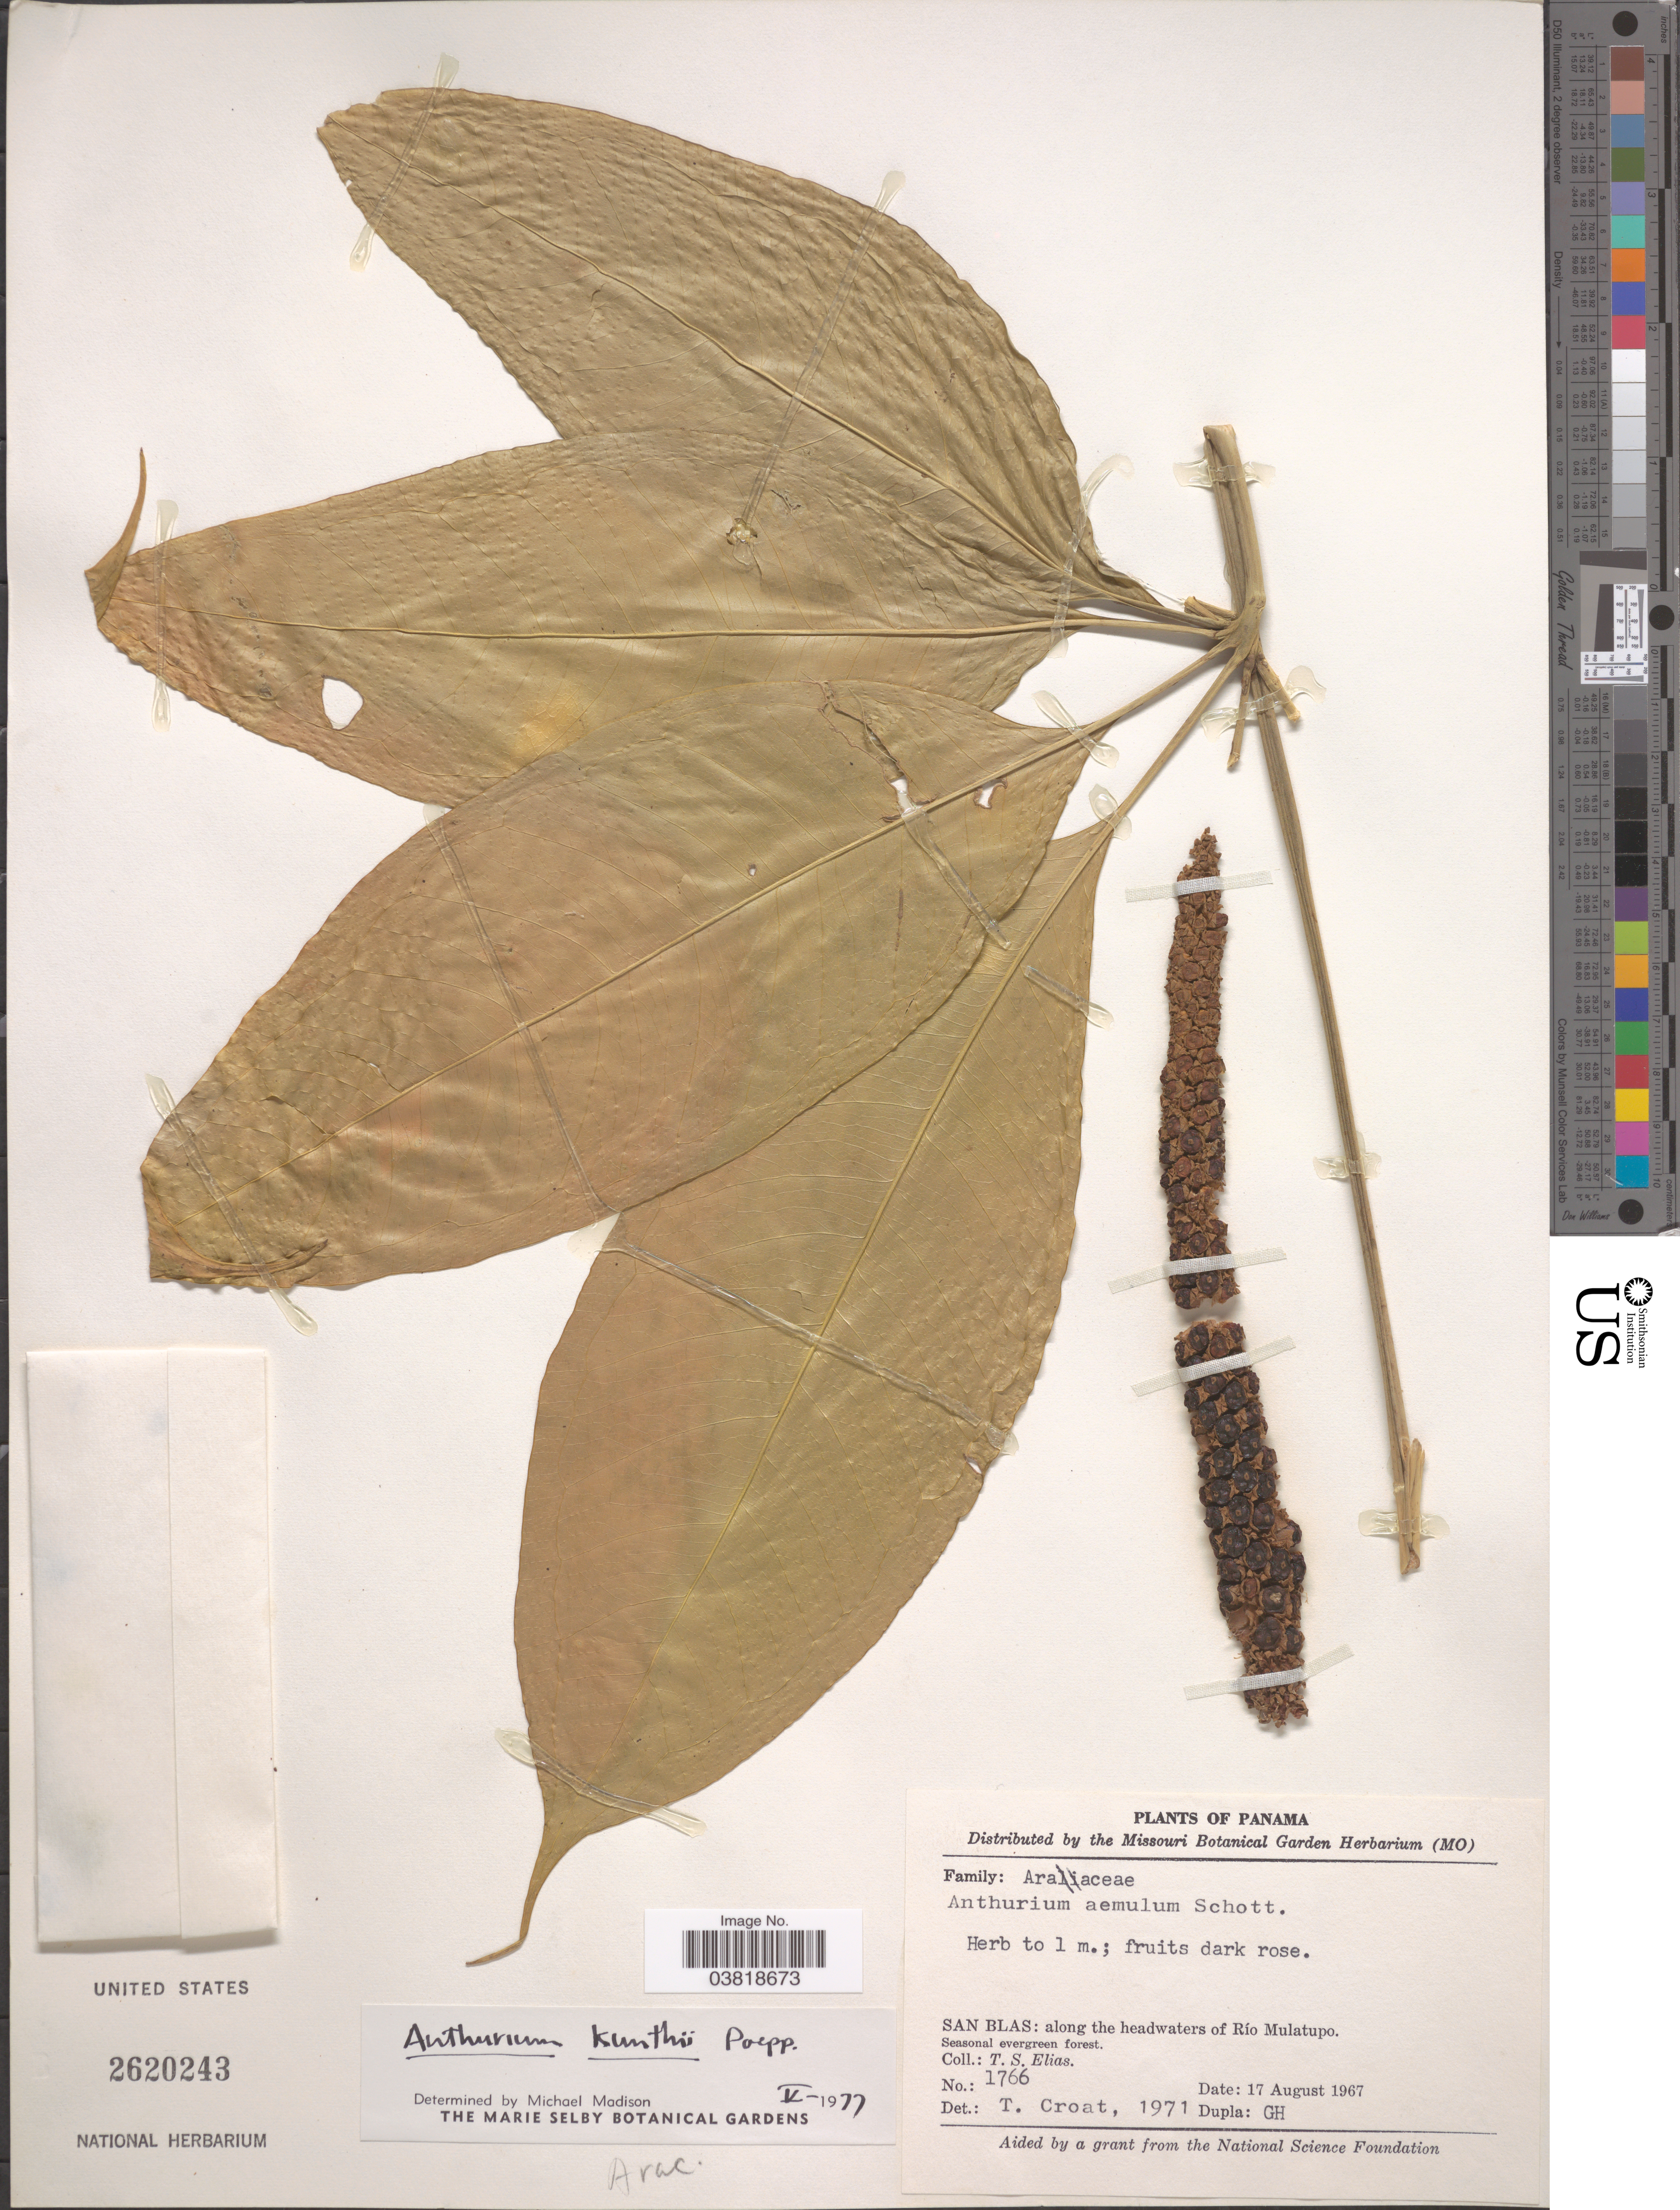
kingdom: Plantae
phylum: Tracheophyta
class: Liliopsida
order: Alismatales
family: Araceae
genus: Anthurium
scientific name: Anthurium kunthii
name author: Poepp.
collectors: T. S. Elias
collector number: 1766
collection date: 1967-08-17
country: Panama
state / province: Kuna Yala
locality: San Blas: along the headwaters of Río Mulatupo. Seasonal evergreen forest.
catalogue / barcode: US 2620243